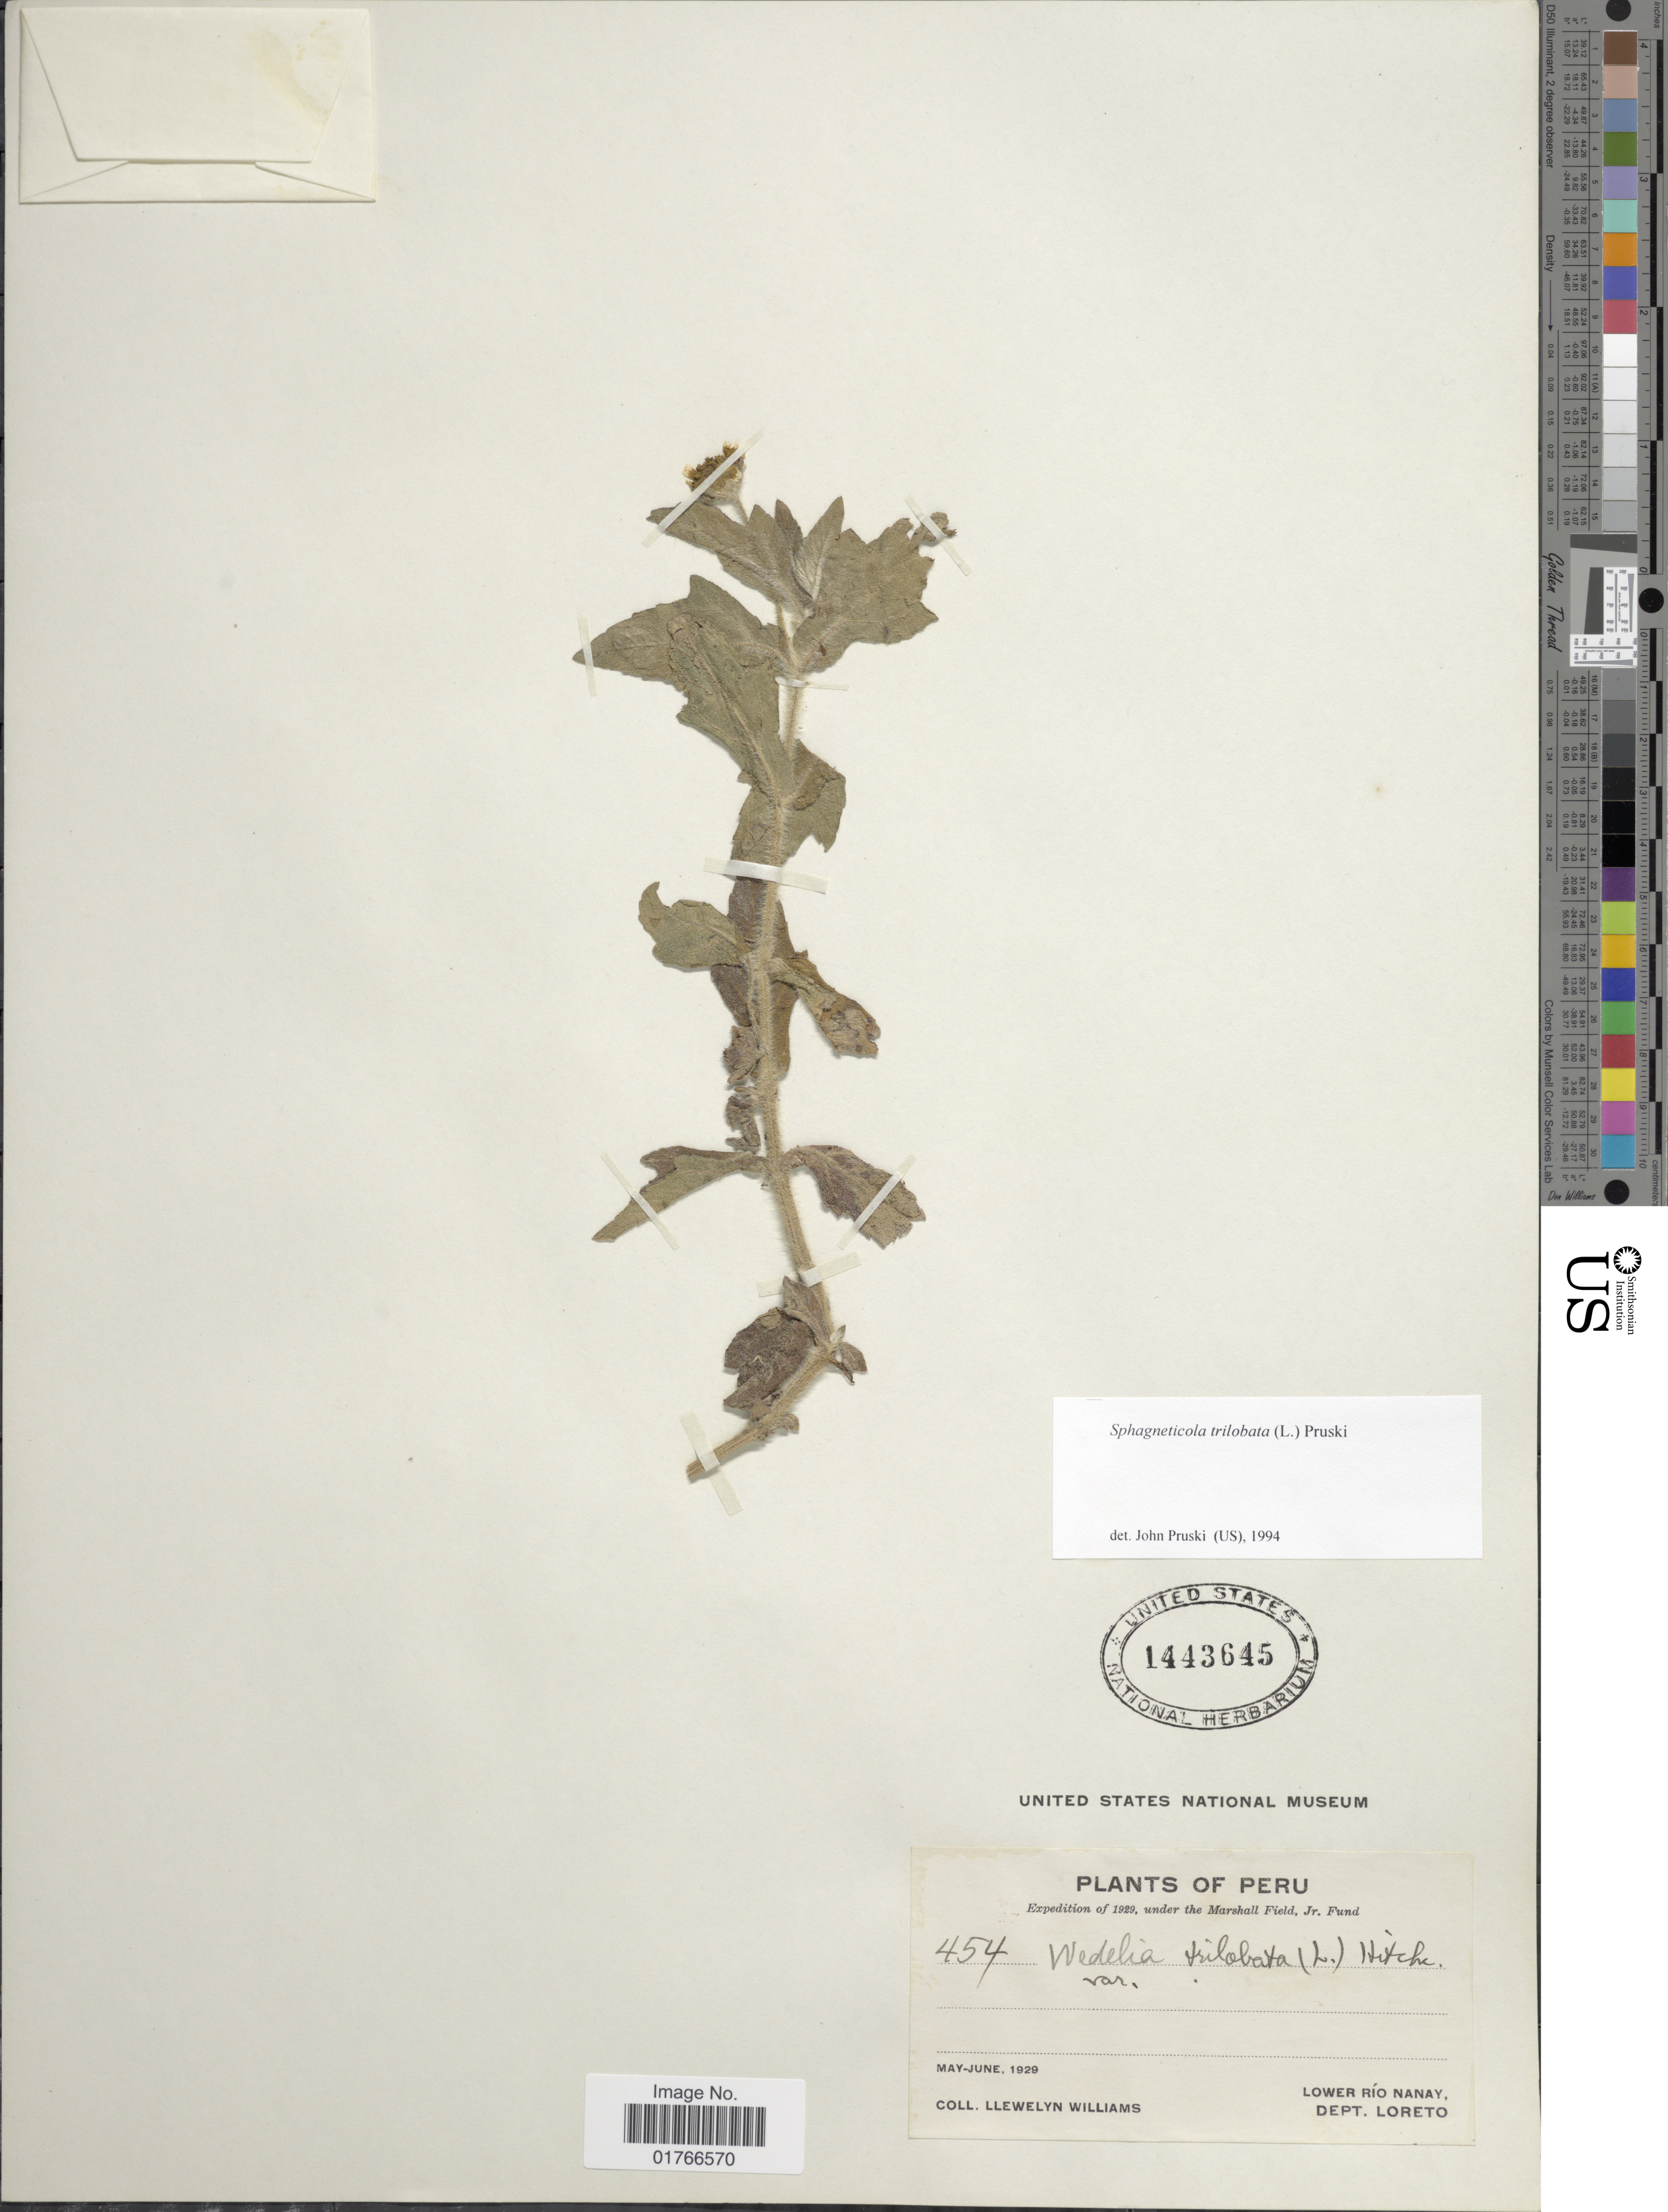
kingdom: Plantae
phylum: Tracheophyta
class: Magnoliopsida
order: Asterales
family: Asteraceae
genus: Sphagneticola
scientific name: Sphagneticola trilobata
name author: (L.) Pruski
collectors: Ll. Williams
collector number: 454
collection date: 1929-05/1929-06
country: Peru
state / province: Loreto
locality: Lower Rio Nanay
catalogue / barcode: US 1443645